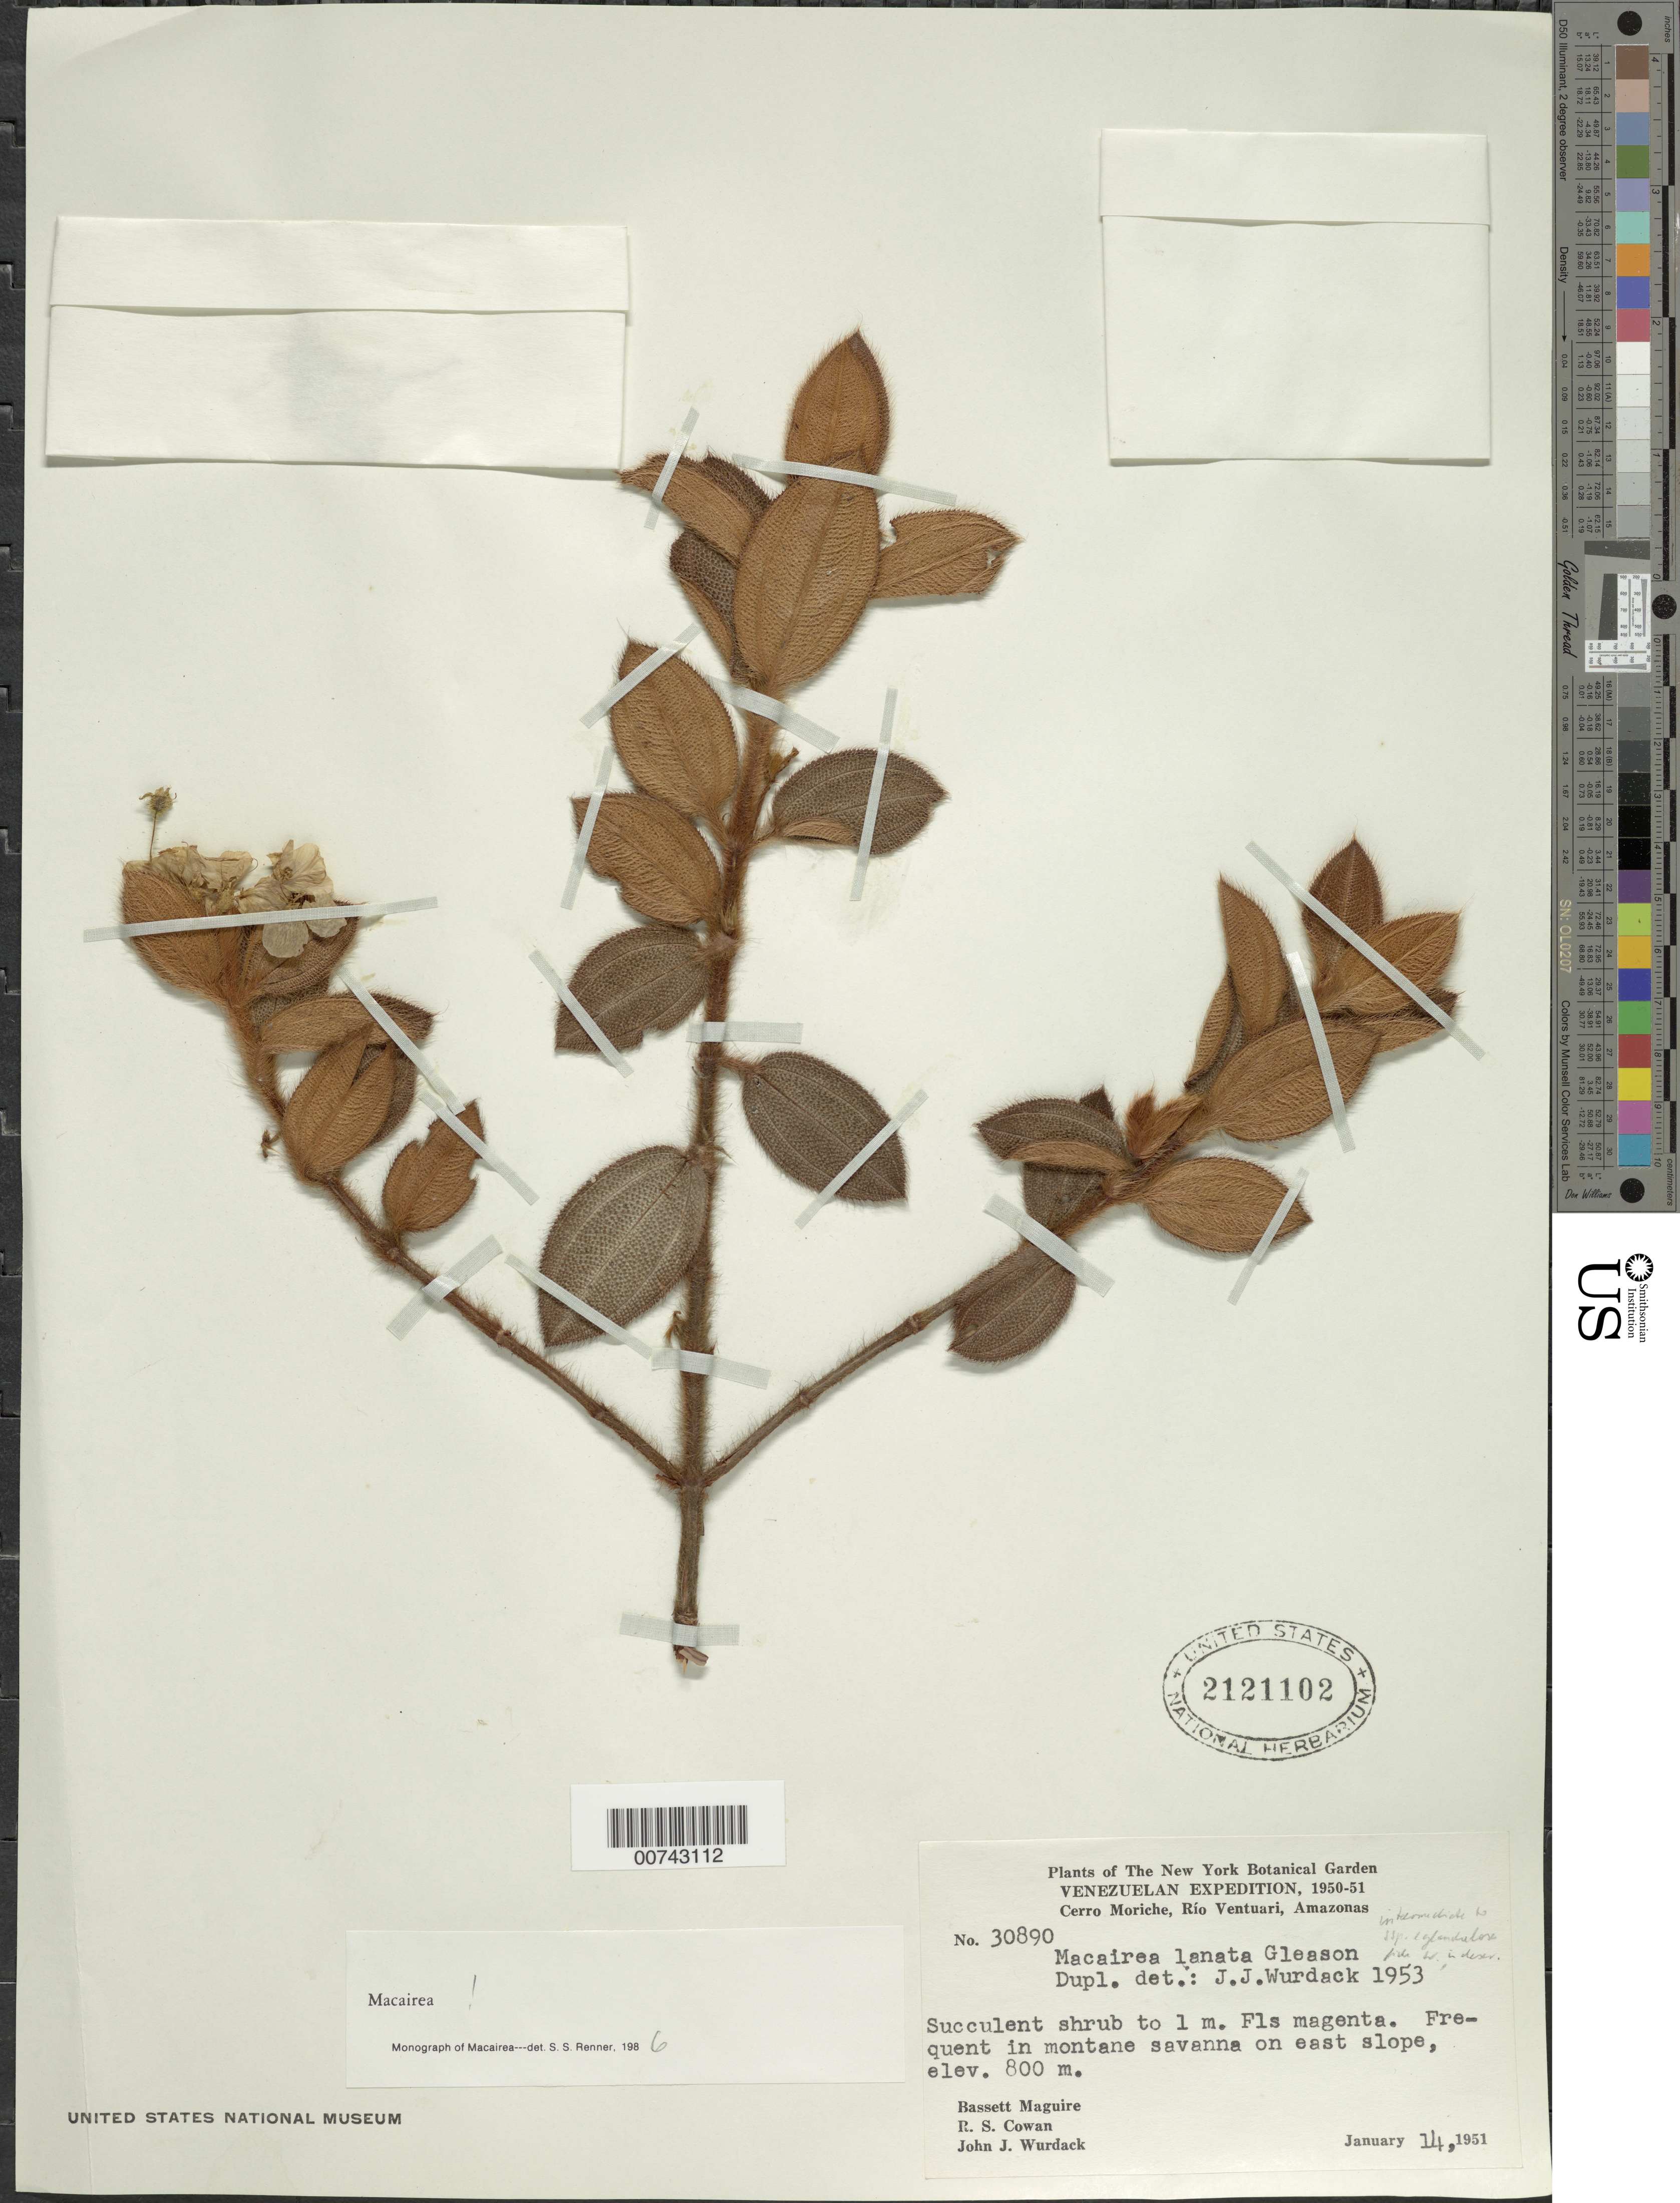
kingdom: Plantae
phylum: Tracheophyta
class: Magnoliopsida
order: Myrtales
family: Melastomataceae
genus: Macairea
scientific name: Macairea lanata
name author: Gleason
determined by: Wurdack, John J., (US), US (UNITED STATES)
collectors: B. Maguire, R. S. Cowan & J. J. Wurdack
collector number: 30890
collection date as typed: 14-Jan-51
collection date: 1951-01-14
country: Venezuela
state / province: Amazonas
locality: Cerro Moriche, Río Ventuari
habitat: Montane savanna on east slope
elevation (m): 800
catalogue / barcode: US 2121102